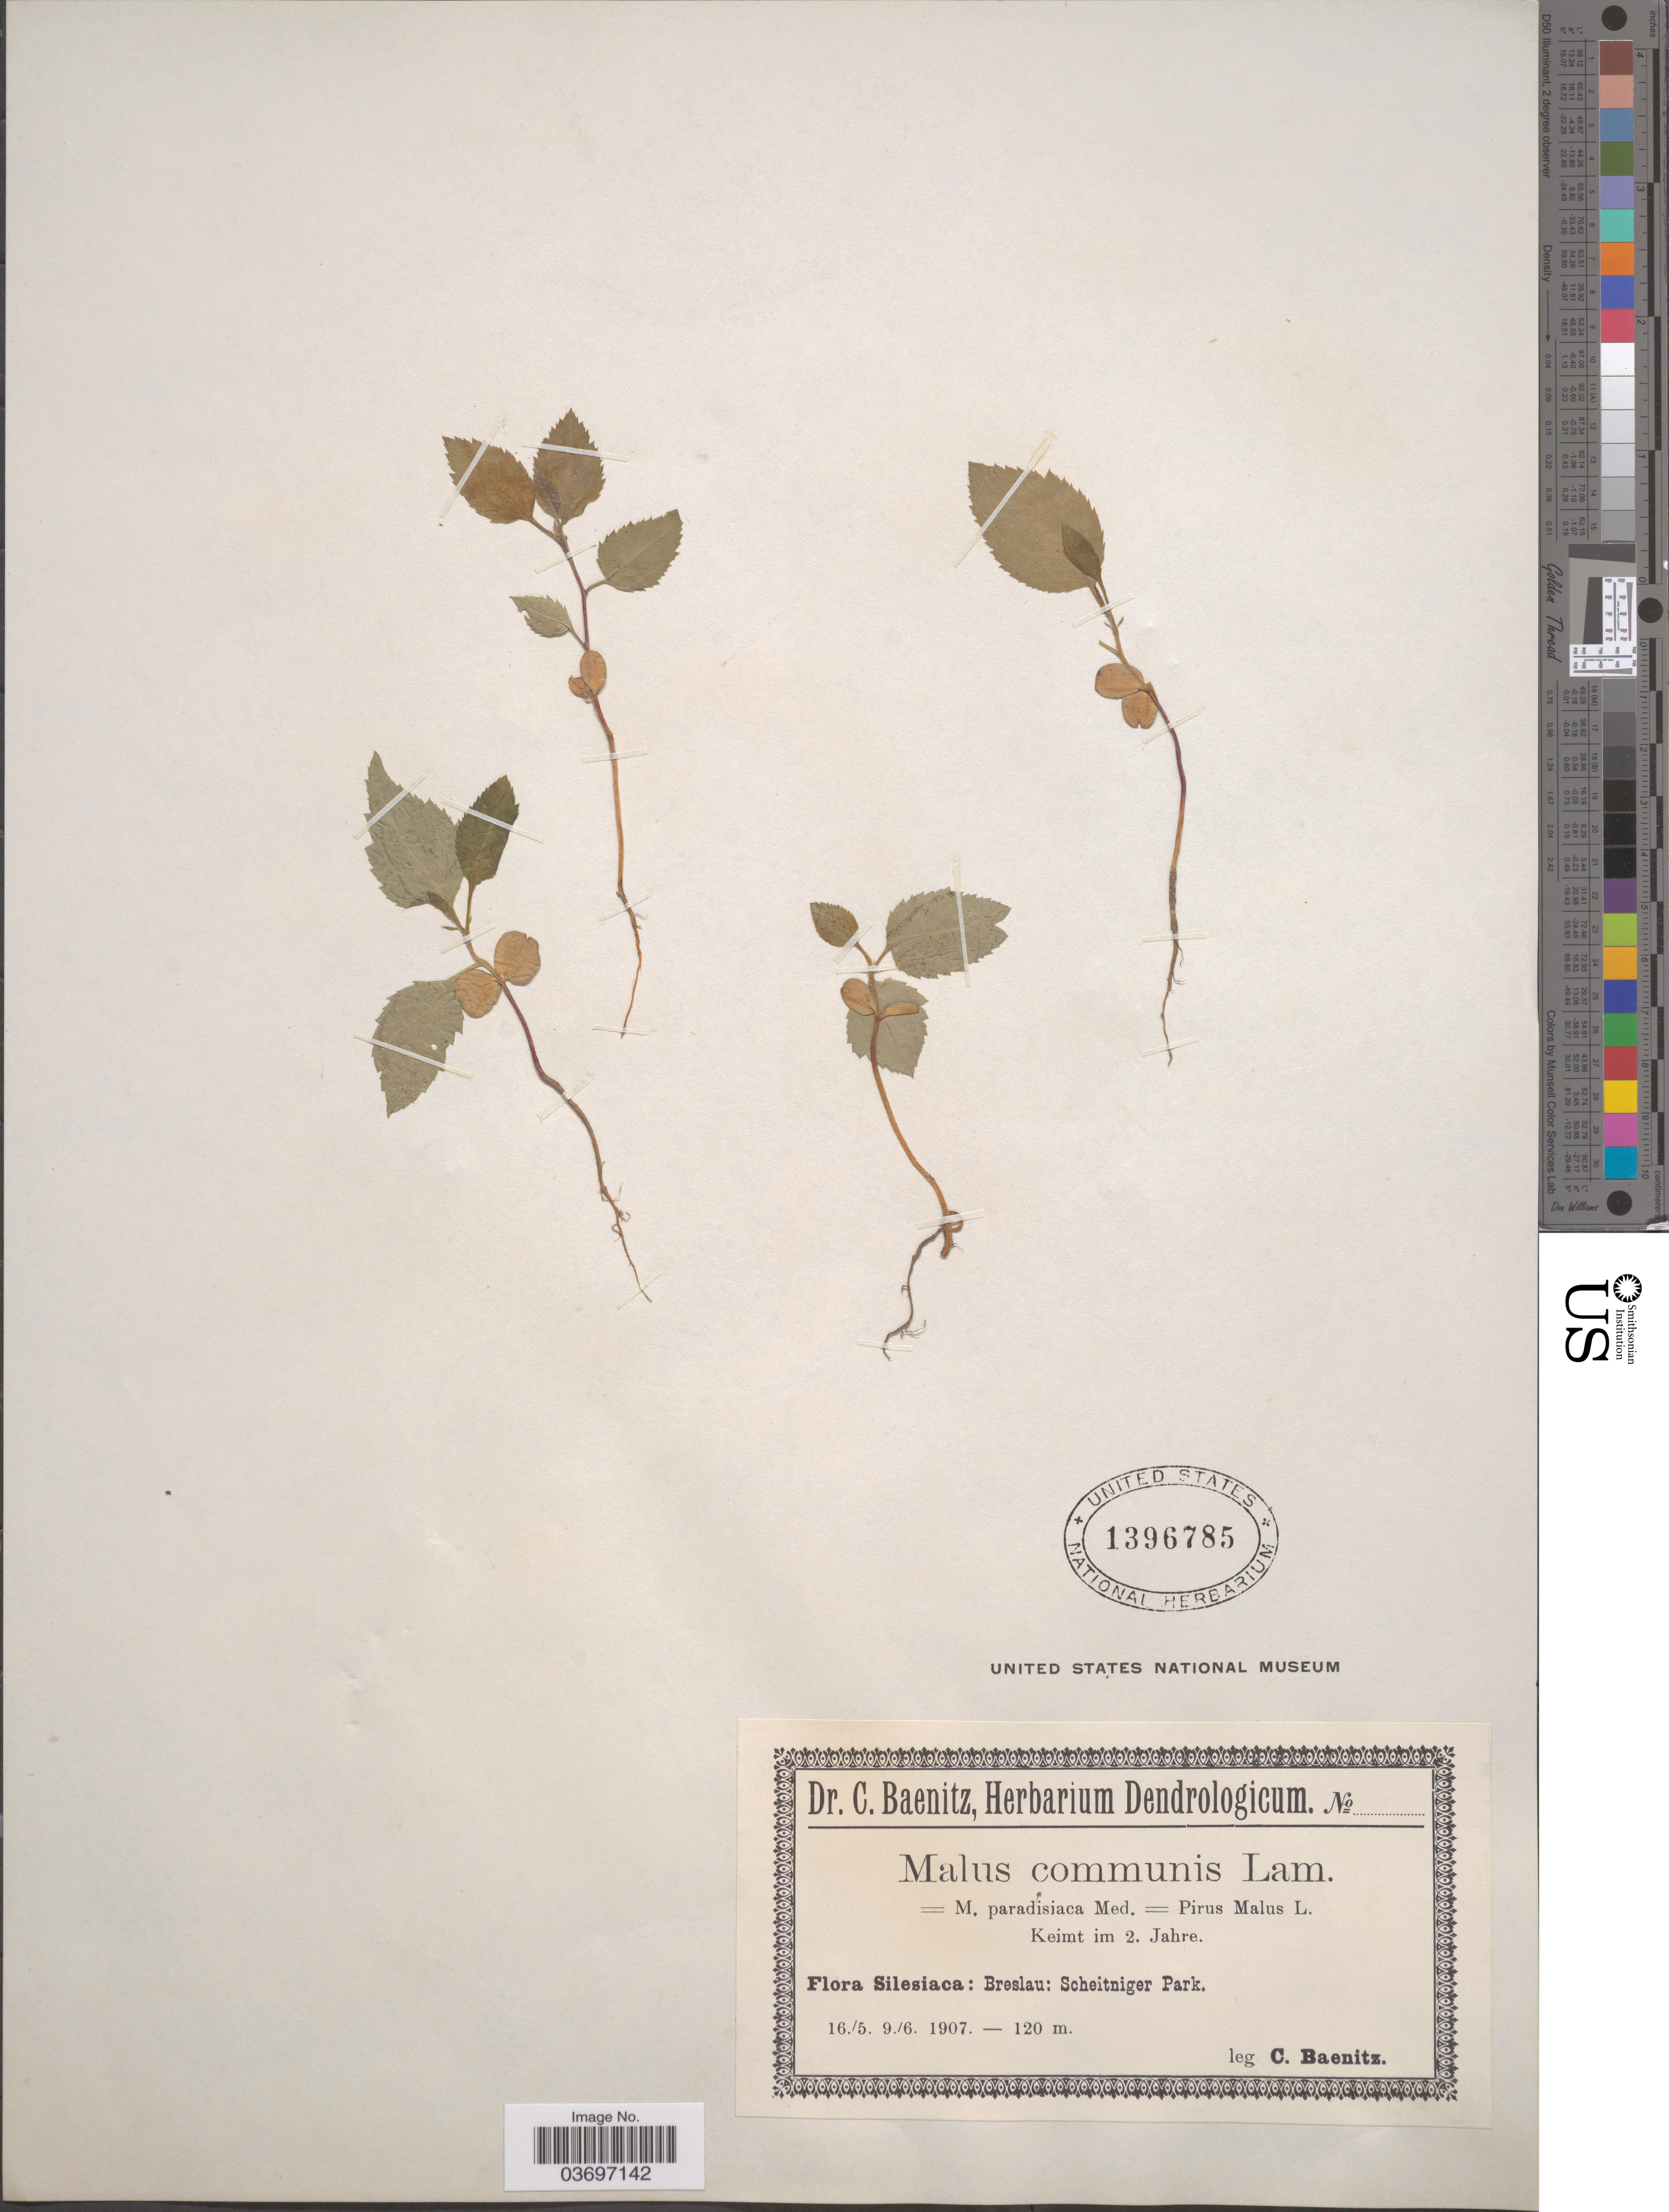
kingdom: Plantae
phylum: Tracheophyta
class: Magnoliopsida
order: Rosales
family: Rosaceae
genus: Malus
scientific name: Malus communis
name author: Poir.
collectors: C. G. Baenitz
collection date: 1907-05-16/1907-06-09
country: Poland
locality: Silesiaca: Breslau: Scheitniger Park.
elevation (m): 120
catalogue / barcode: US 1396785